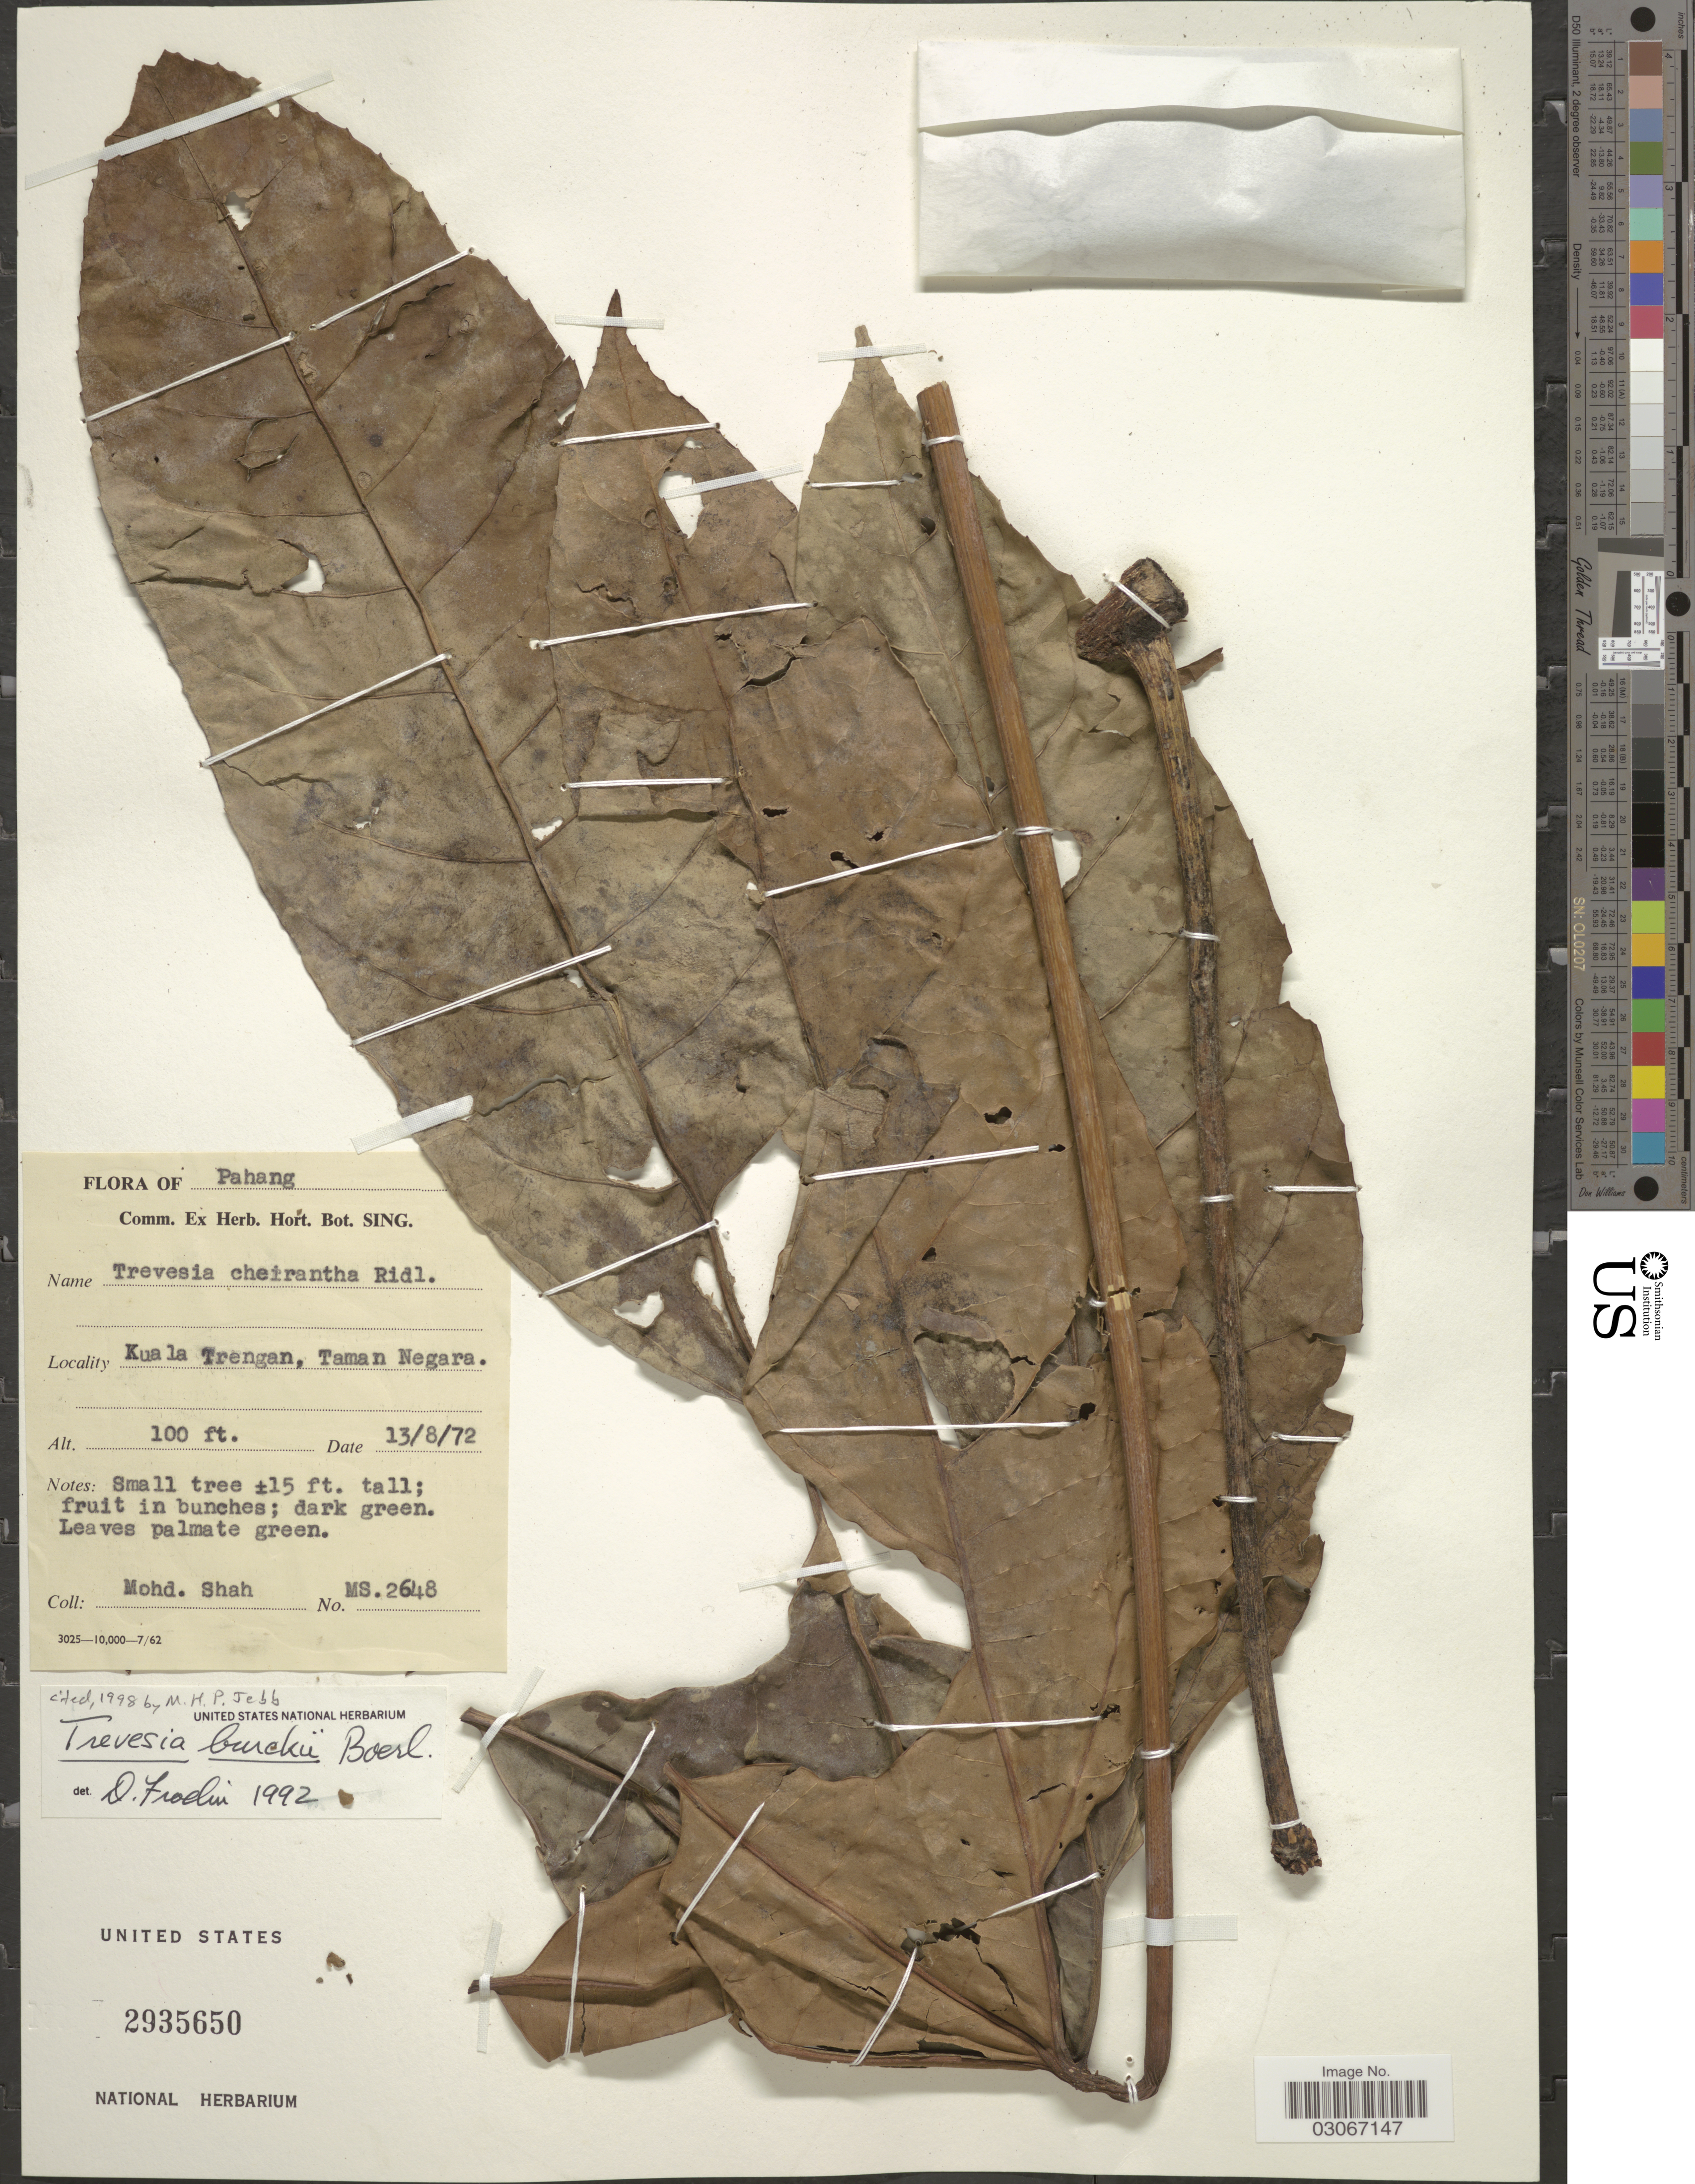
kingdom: Plantae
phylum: Tracheophyta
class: Magnoliopsida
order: Apiales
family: Araliaceae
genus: Trevesia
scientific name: Trevesia burckii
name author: Boerl.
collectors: M. Shah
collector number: MS2648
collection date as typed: Transcribed d/m/y: 13/8/72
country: Malaysia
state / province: Pahang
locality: Kuala Trengan, Taman Negara.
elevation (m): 30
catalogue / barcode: US 2935650